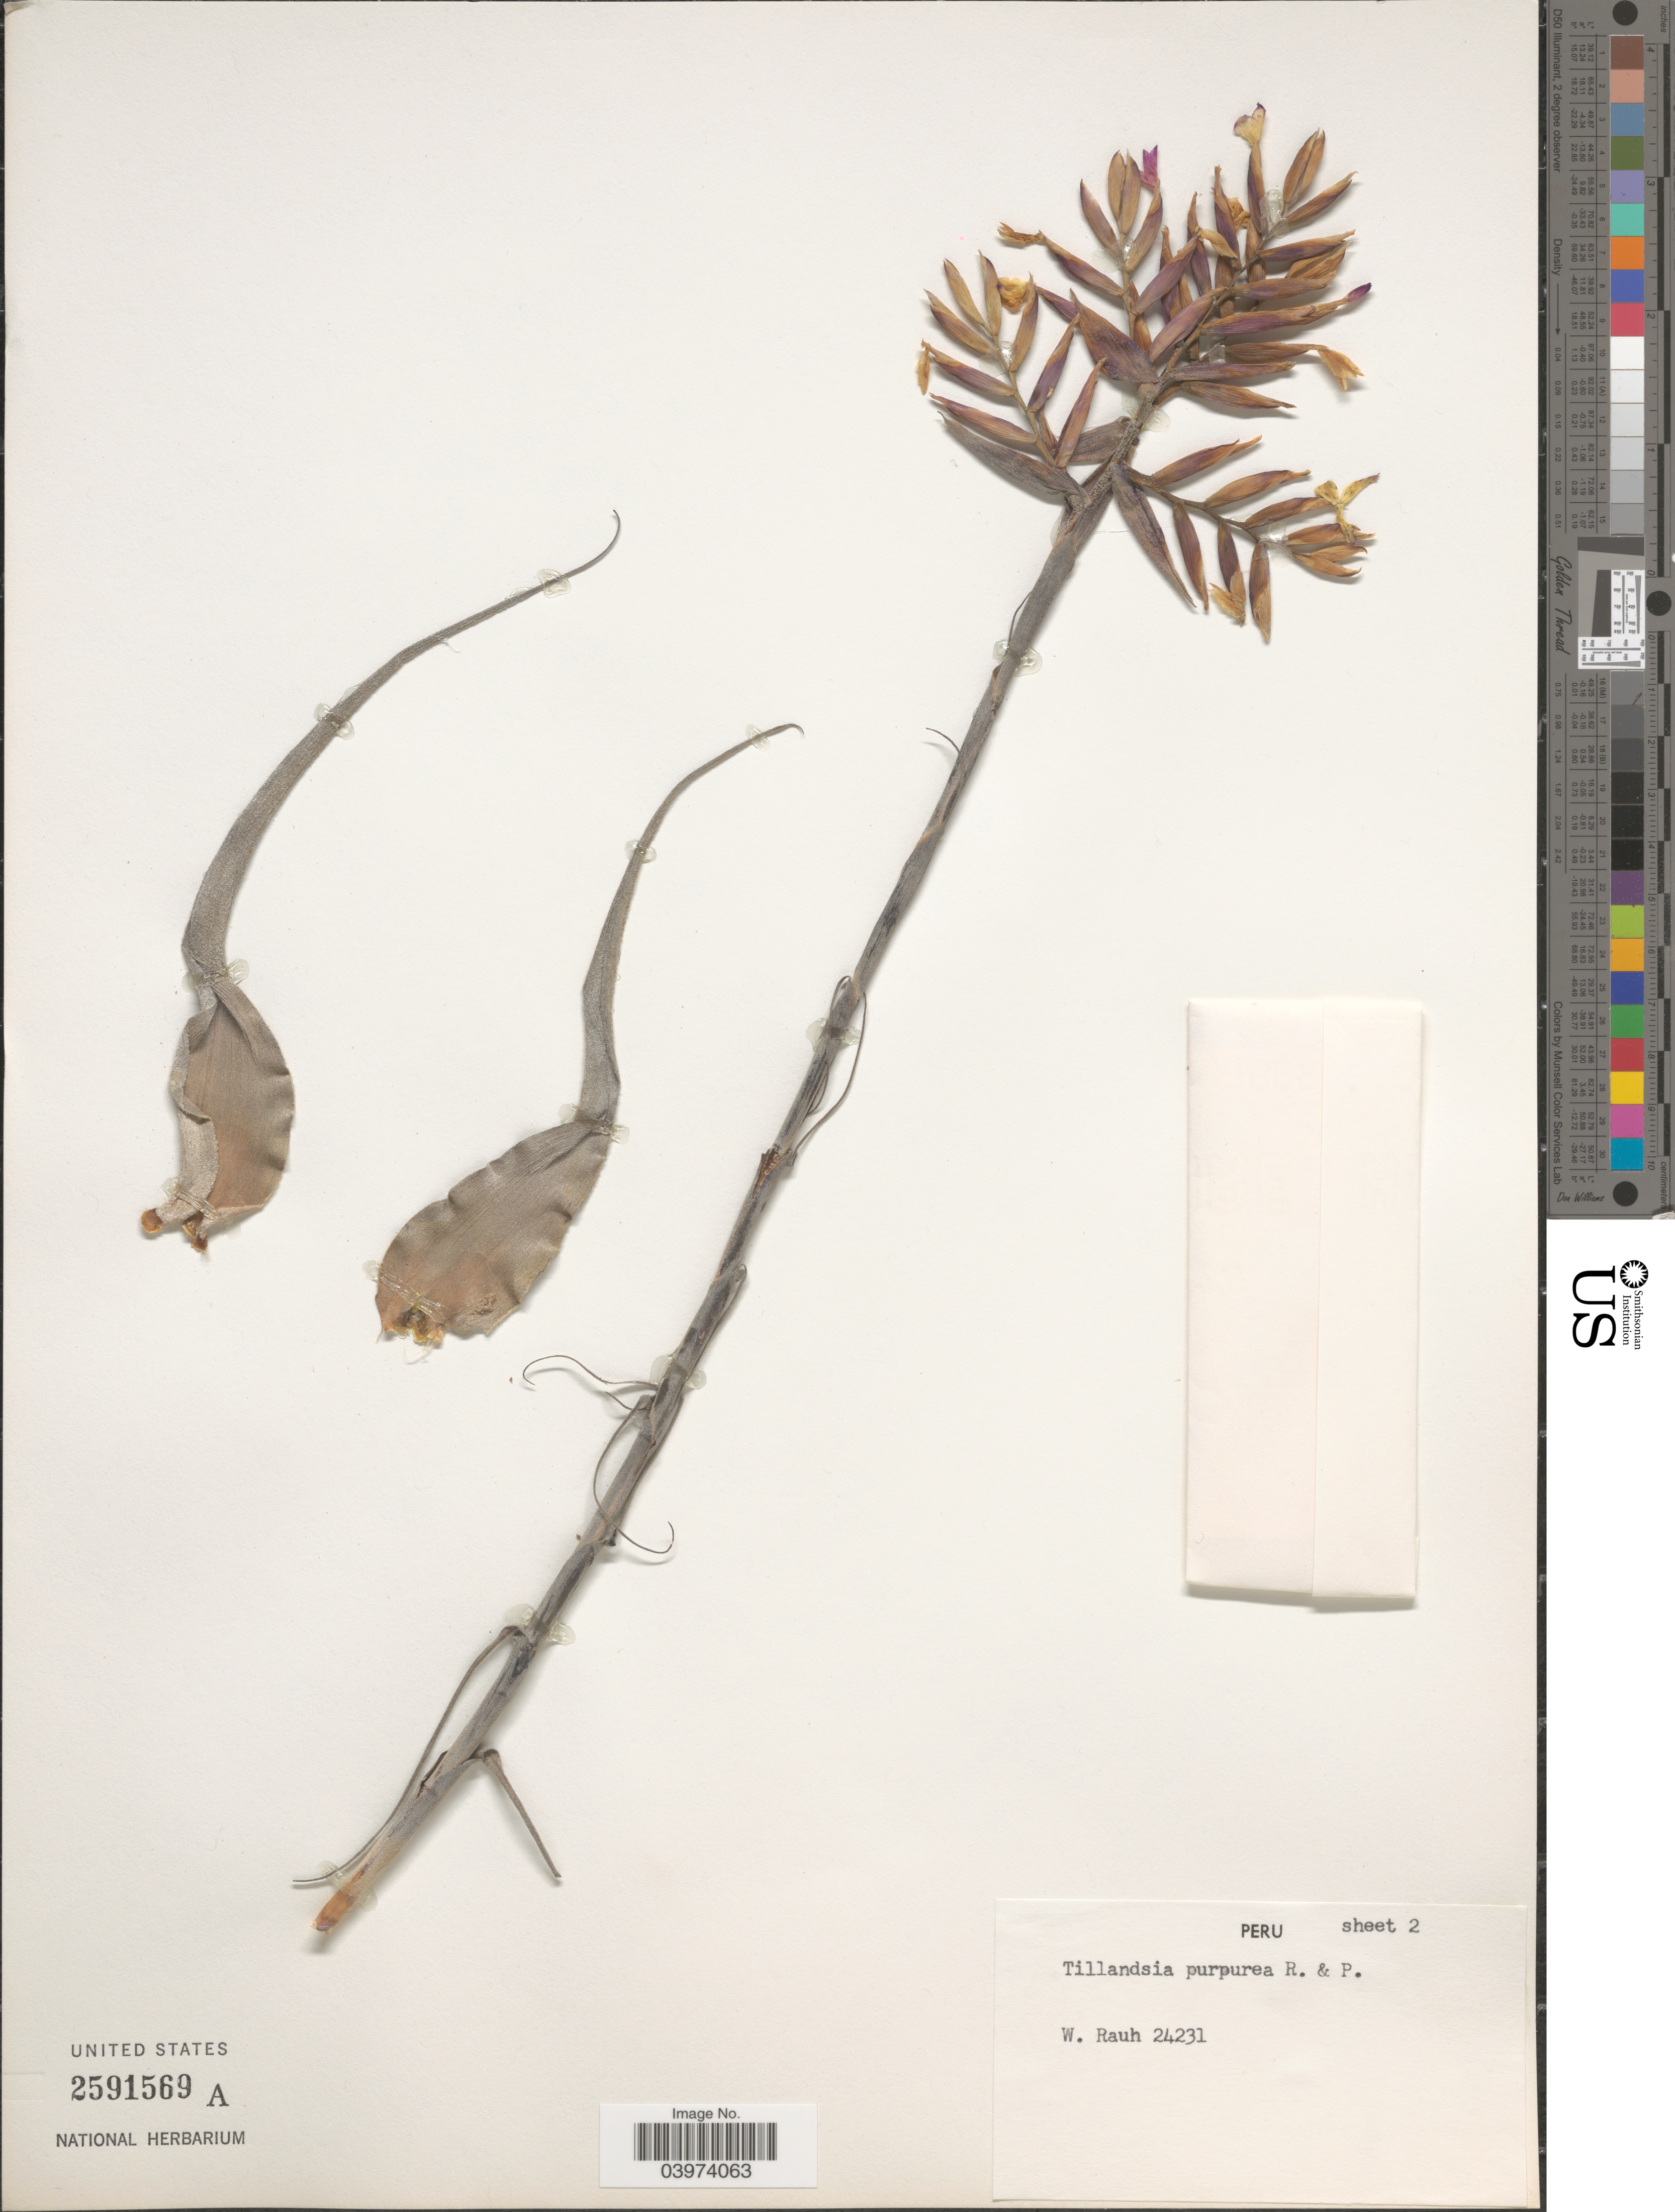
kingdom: Plantae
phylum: Tracheophyta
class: Liliopsida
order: Poales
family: Bromeliaceae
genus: Tillandsia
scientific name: Tillandsia purpurea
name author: Ruiz & Pav.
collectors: W. Rauh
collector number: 24231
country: Peru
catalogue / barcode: US 2591569A